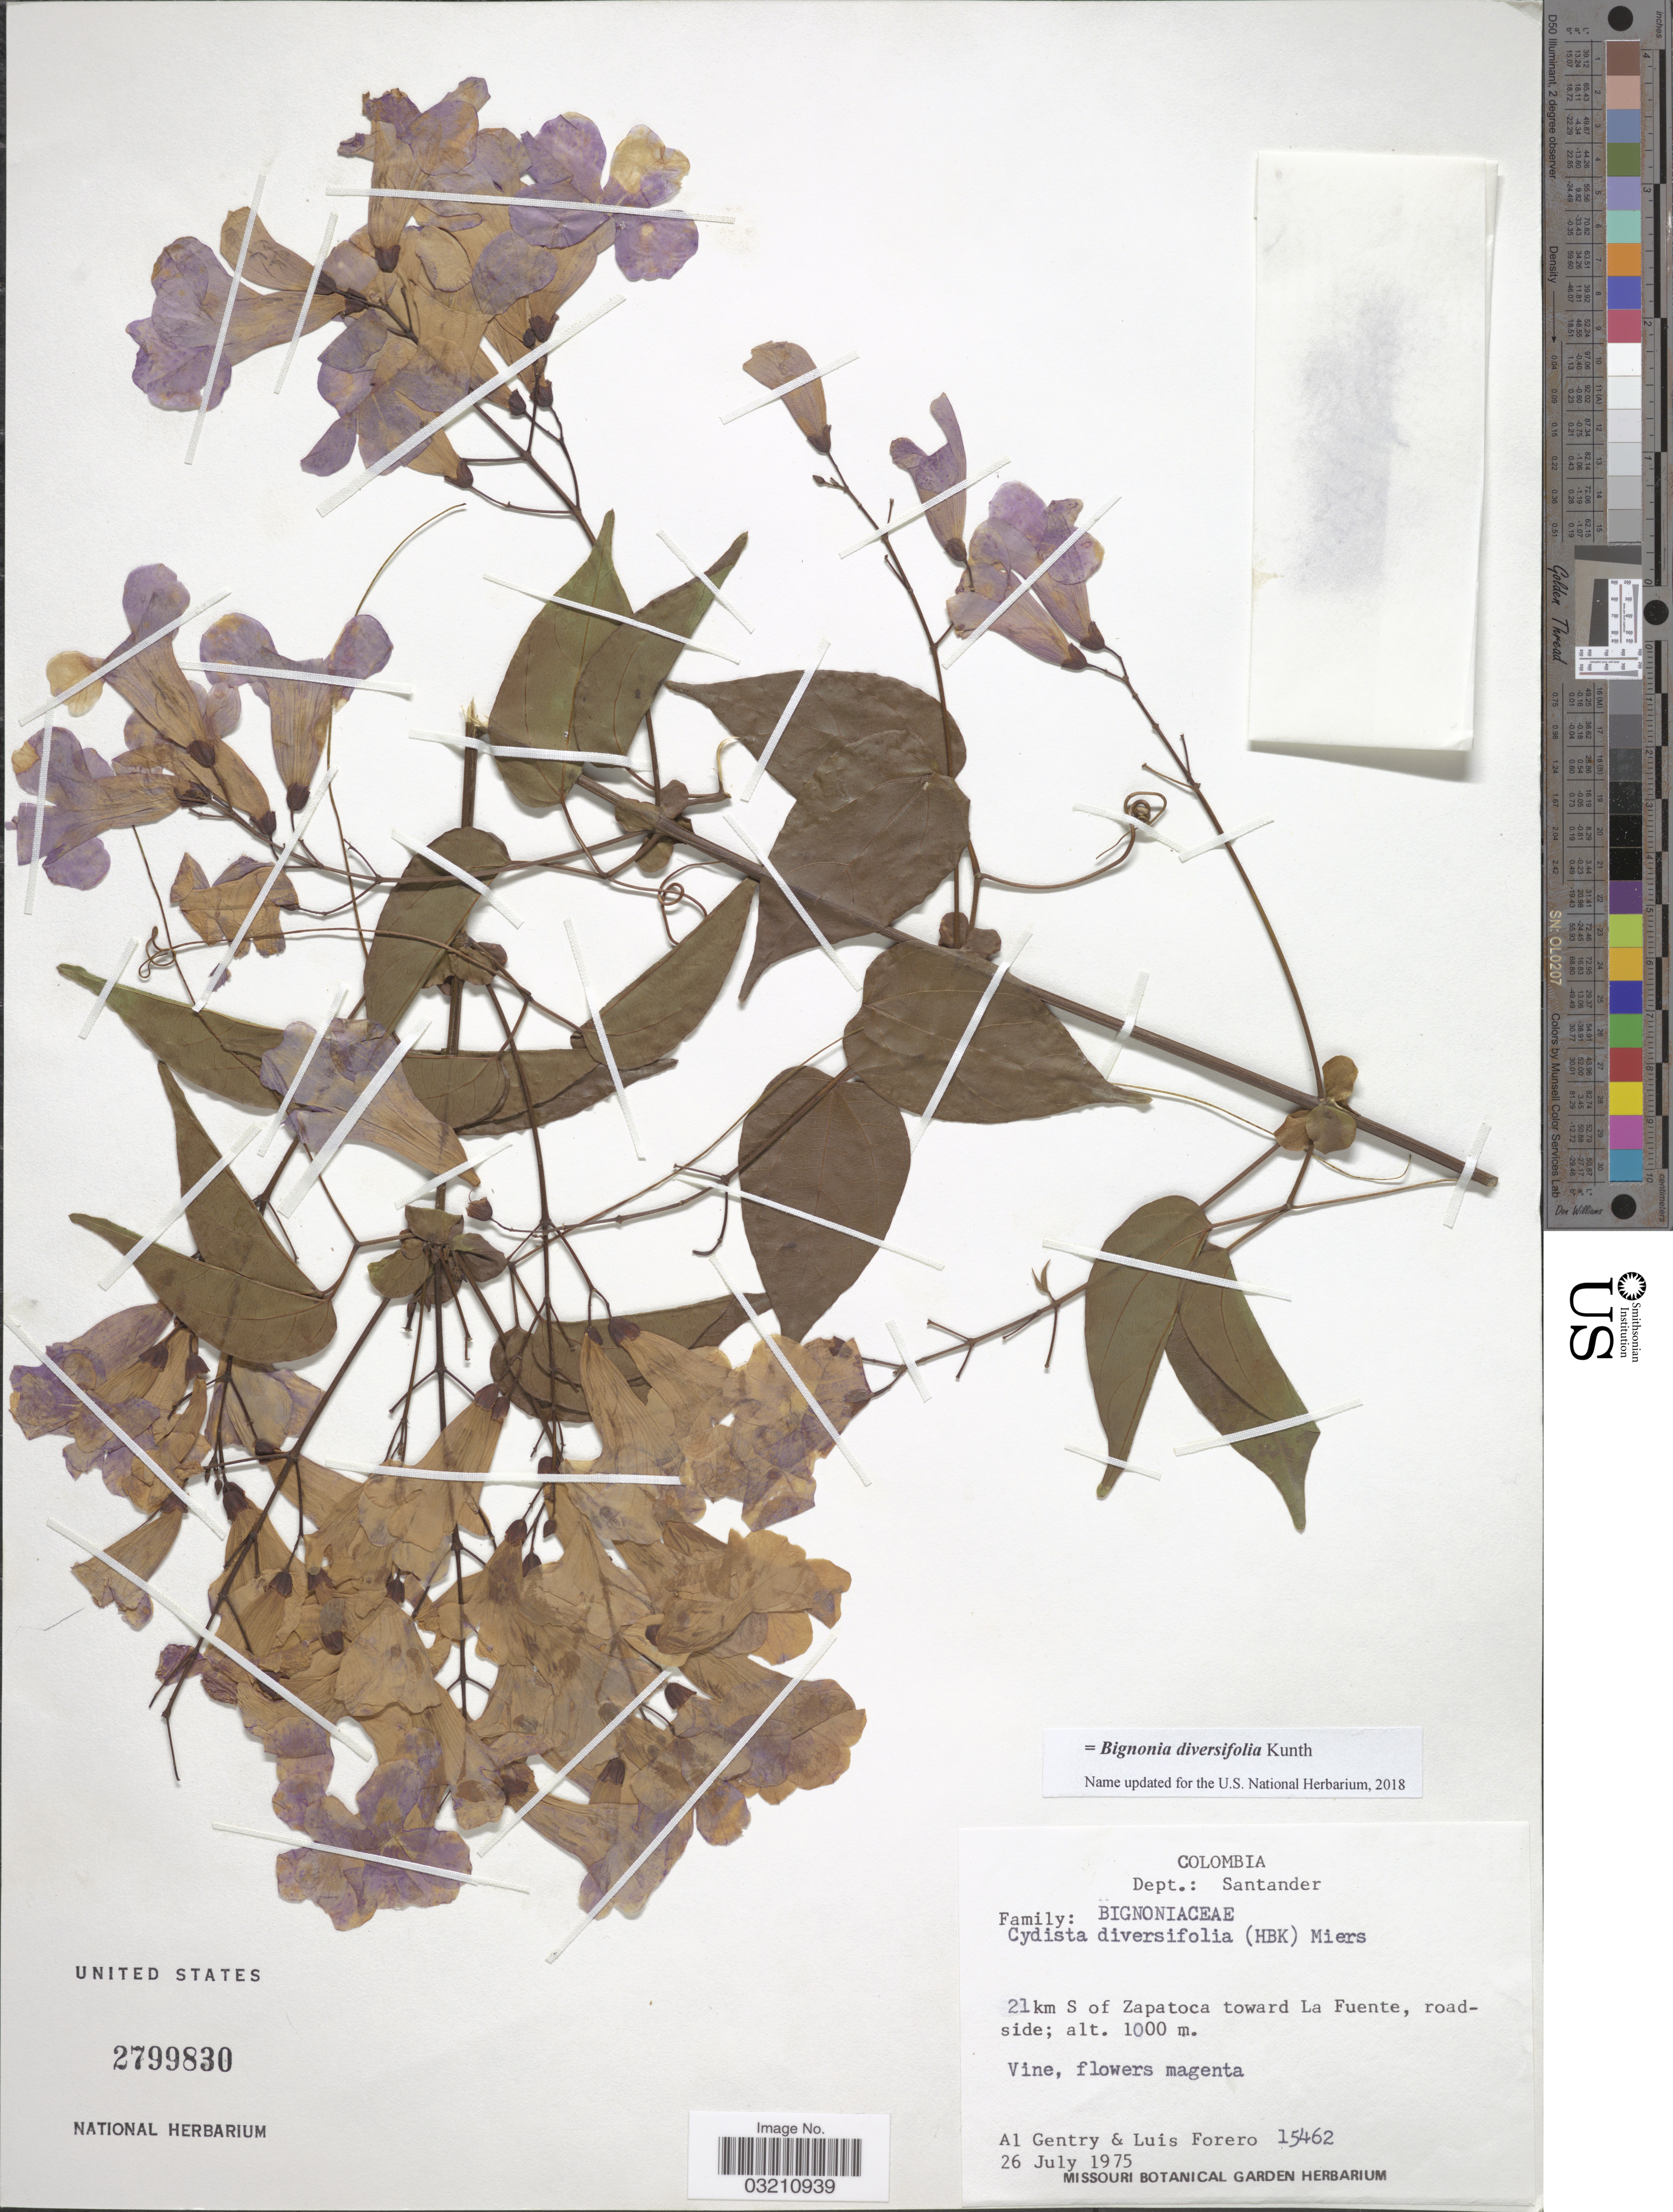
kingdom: Plantae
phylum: Tracheophyta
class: Magnoliopsida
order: Lamiales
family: Bignoniaceae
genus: Bignonia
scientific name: Bignonia diversifolia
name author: Kunth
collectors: A. H. Gentry & L. Forero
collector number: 15462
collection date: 1975-07-26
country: Colombia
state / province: Santander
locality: Dept.: Santander. 21 km S of Zapatoca toward La Fuente, roadside.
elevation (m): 1000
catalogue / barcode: US 2799830